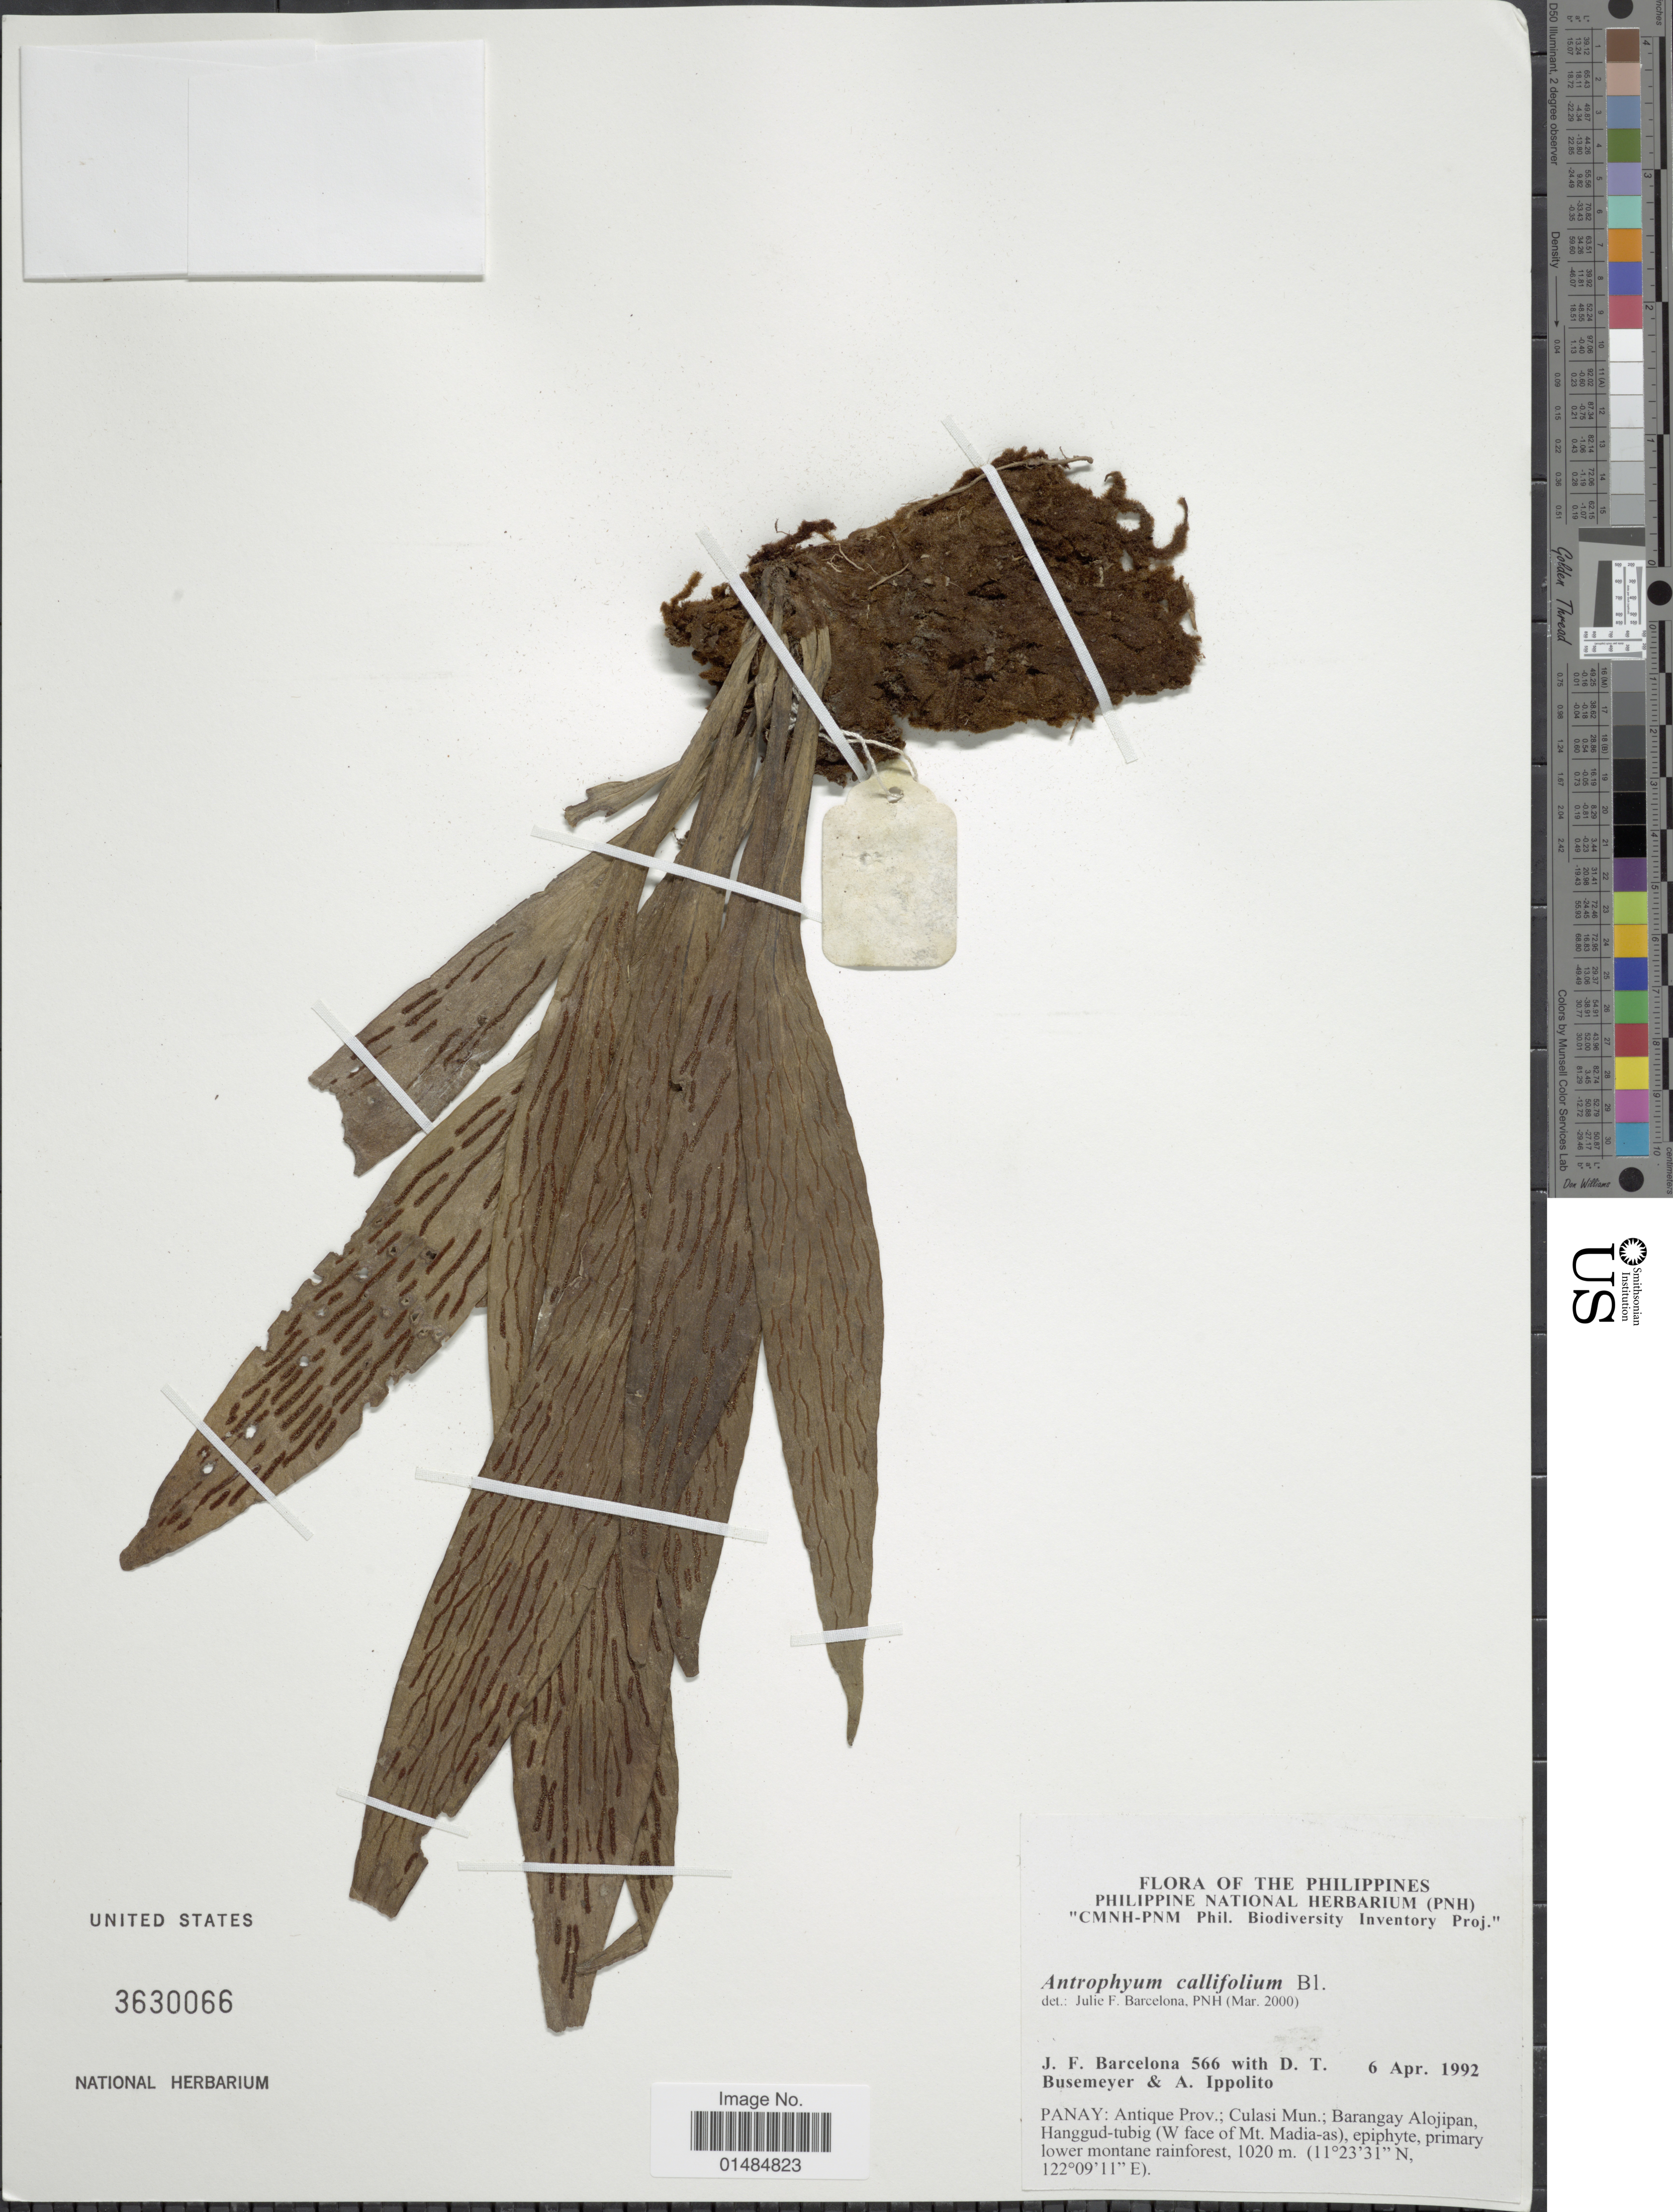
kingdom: Plantae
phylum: Tracheophyta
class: Polypodiopsida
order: Polypodiales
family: Pteridaceae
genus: Antrophyum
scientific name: Antrophyum callifolium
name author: Blume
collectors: J. F. Barcelona, D. Busemeyer & A. Ippolito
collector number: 566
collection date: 1992-04-06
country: Philippines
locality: Antique Prov.; Culasi Mun.: Barangay Alojipan, Hanggud-tubig (W face of Mt. Madia-as)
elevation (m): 1020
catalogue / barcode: US 3630066